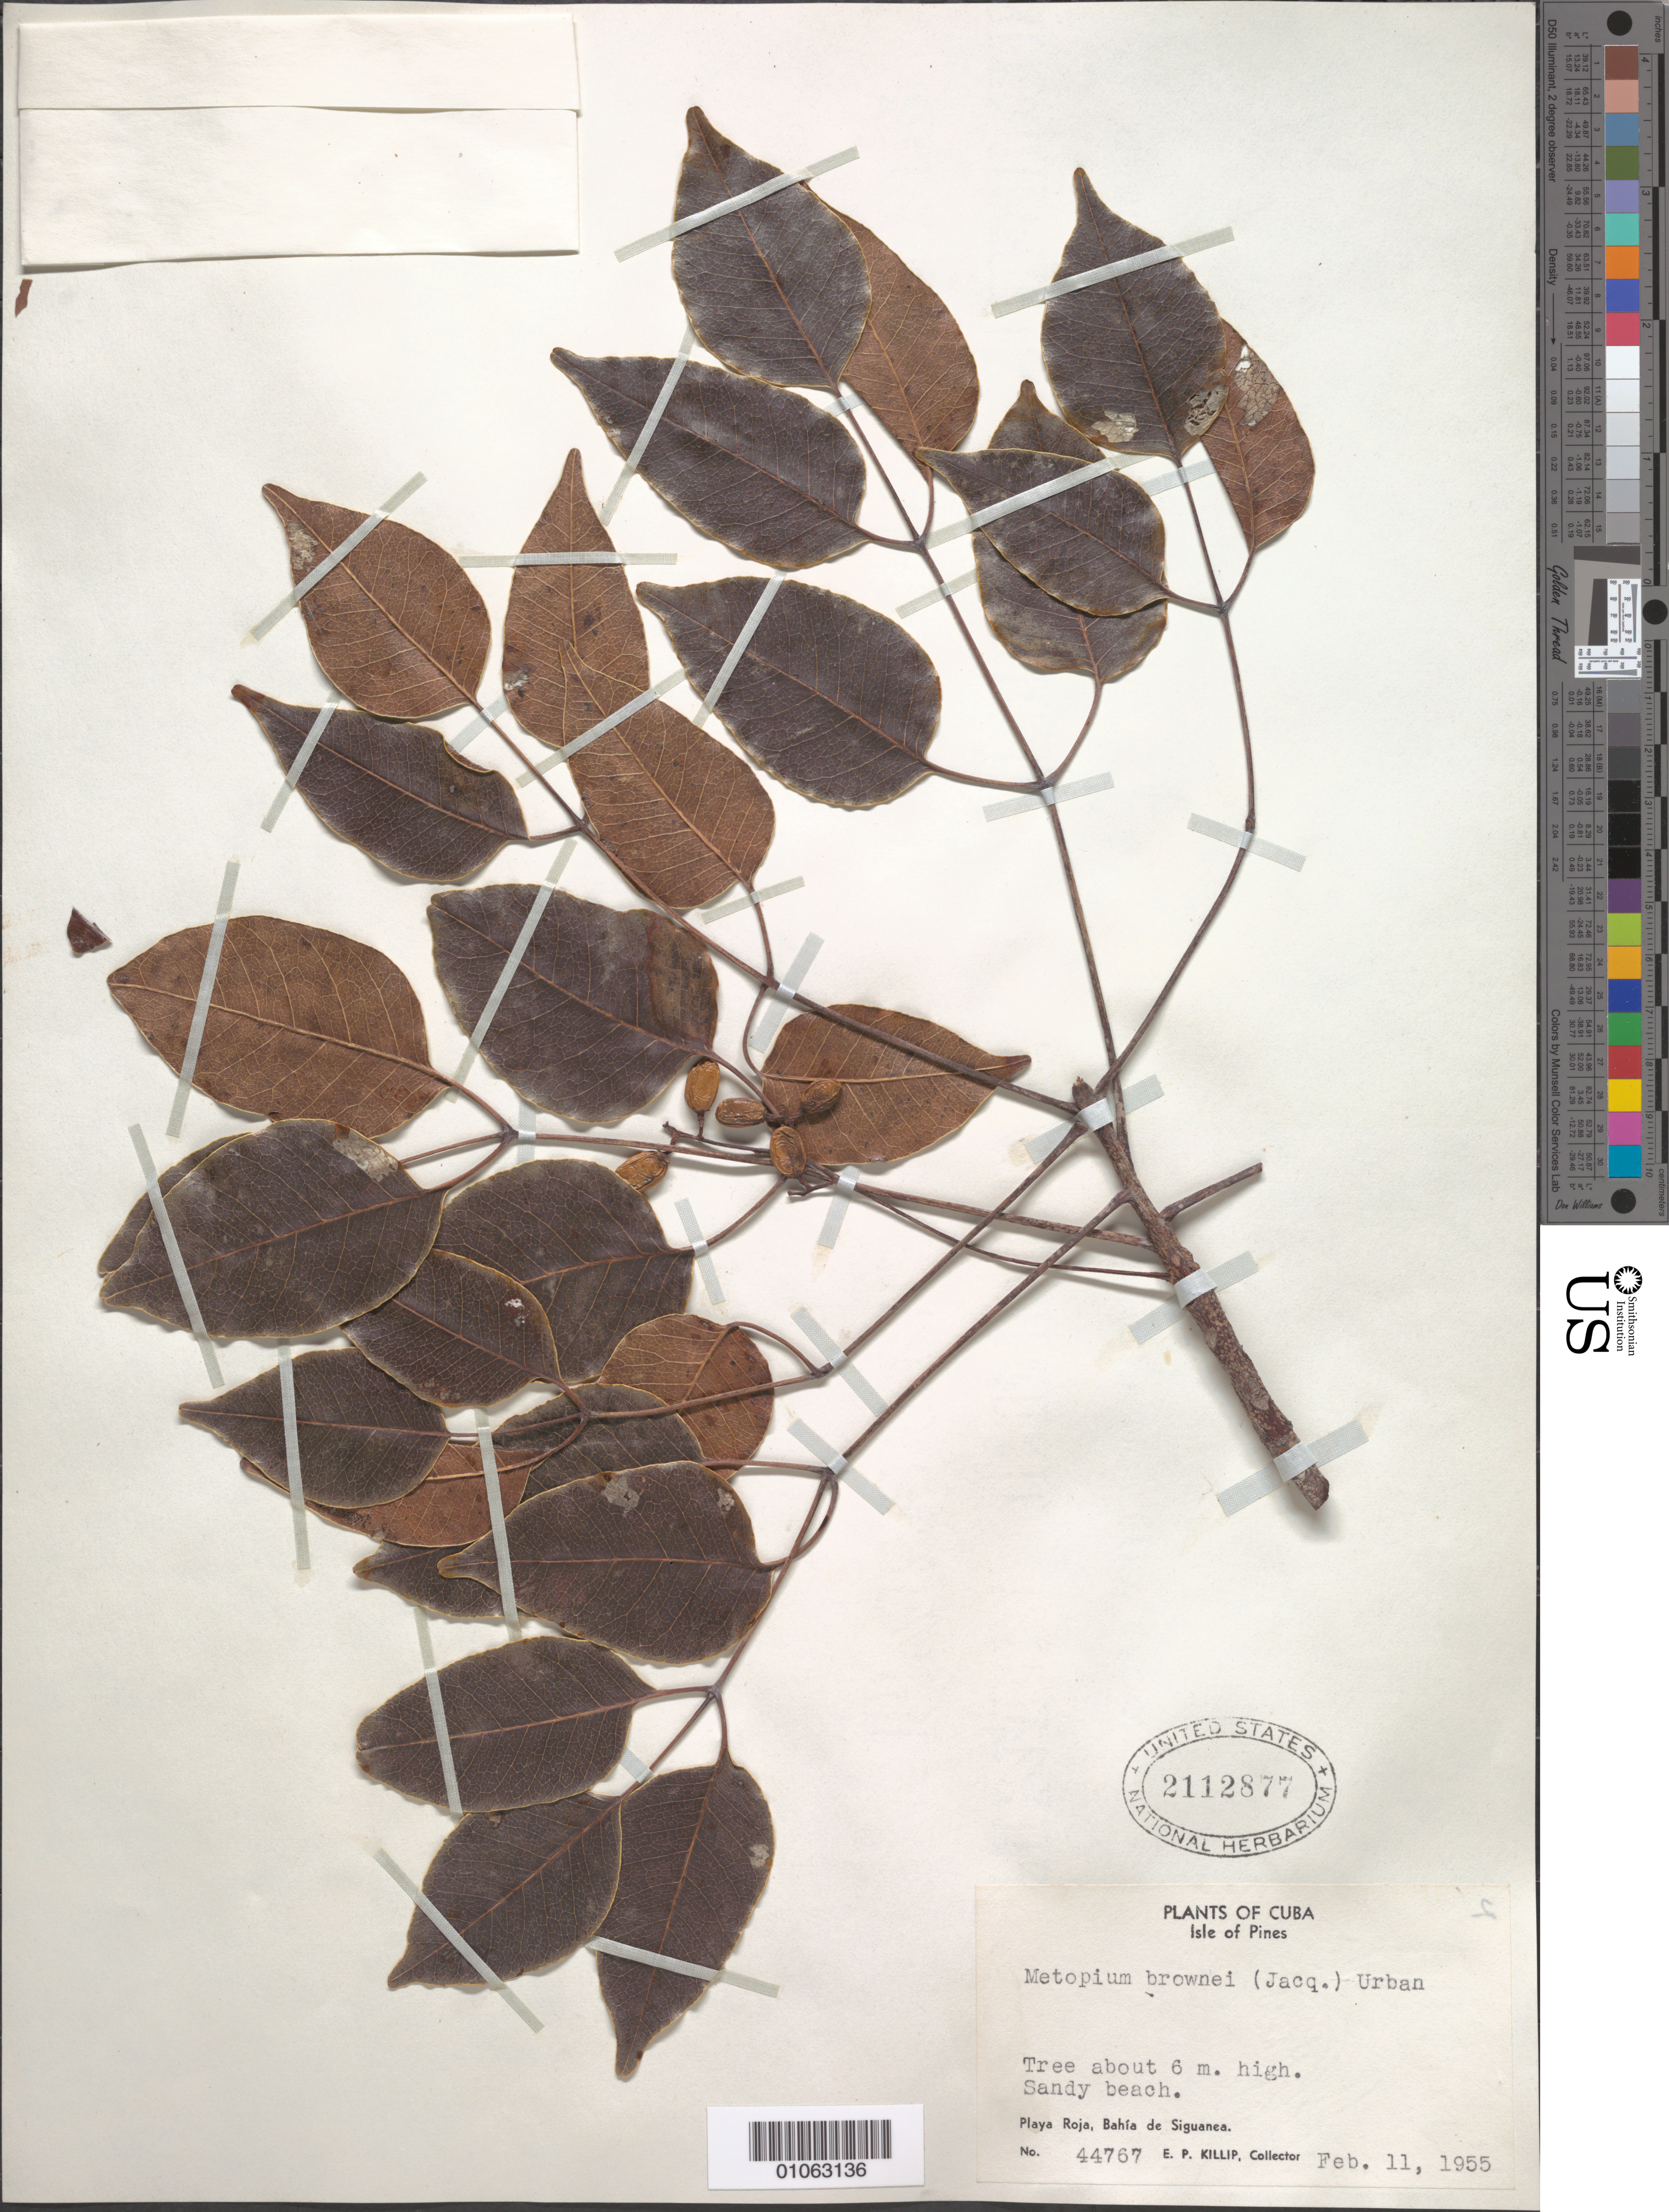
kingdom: Plantae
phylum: Tracheophyta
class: Magnoliopsida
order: Sapindales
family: Anacardiaceae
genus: Metopium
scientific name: Metopium brownei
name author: (Jacq.) Urb.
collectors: E. P. Killip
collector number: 44767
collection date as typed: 11 Feb 1955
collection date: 1955-02-11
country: Cuba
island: Isla de la Juventud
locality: Playa Roja, Bahia de Siguanea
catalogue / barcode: US 2112877